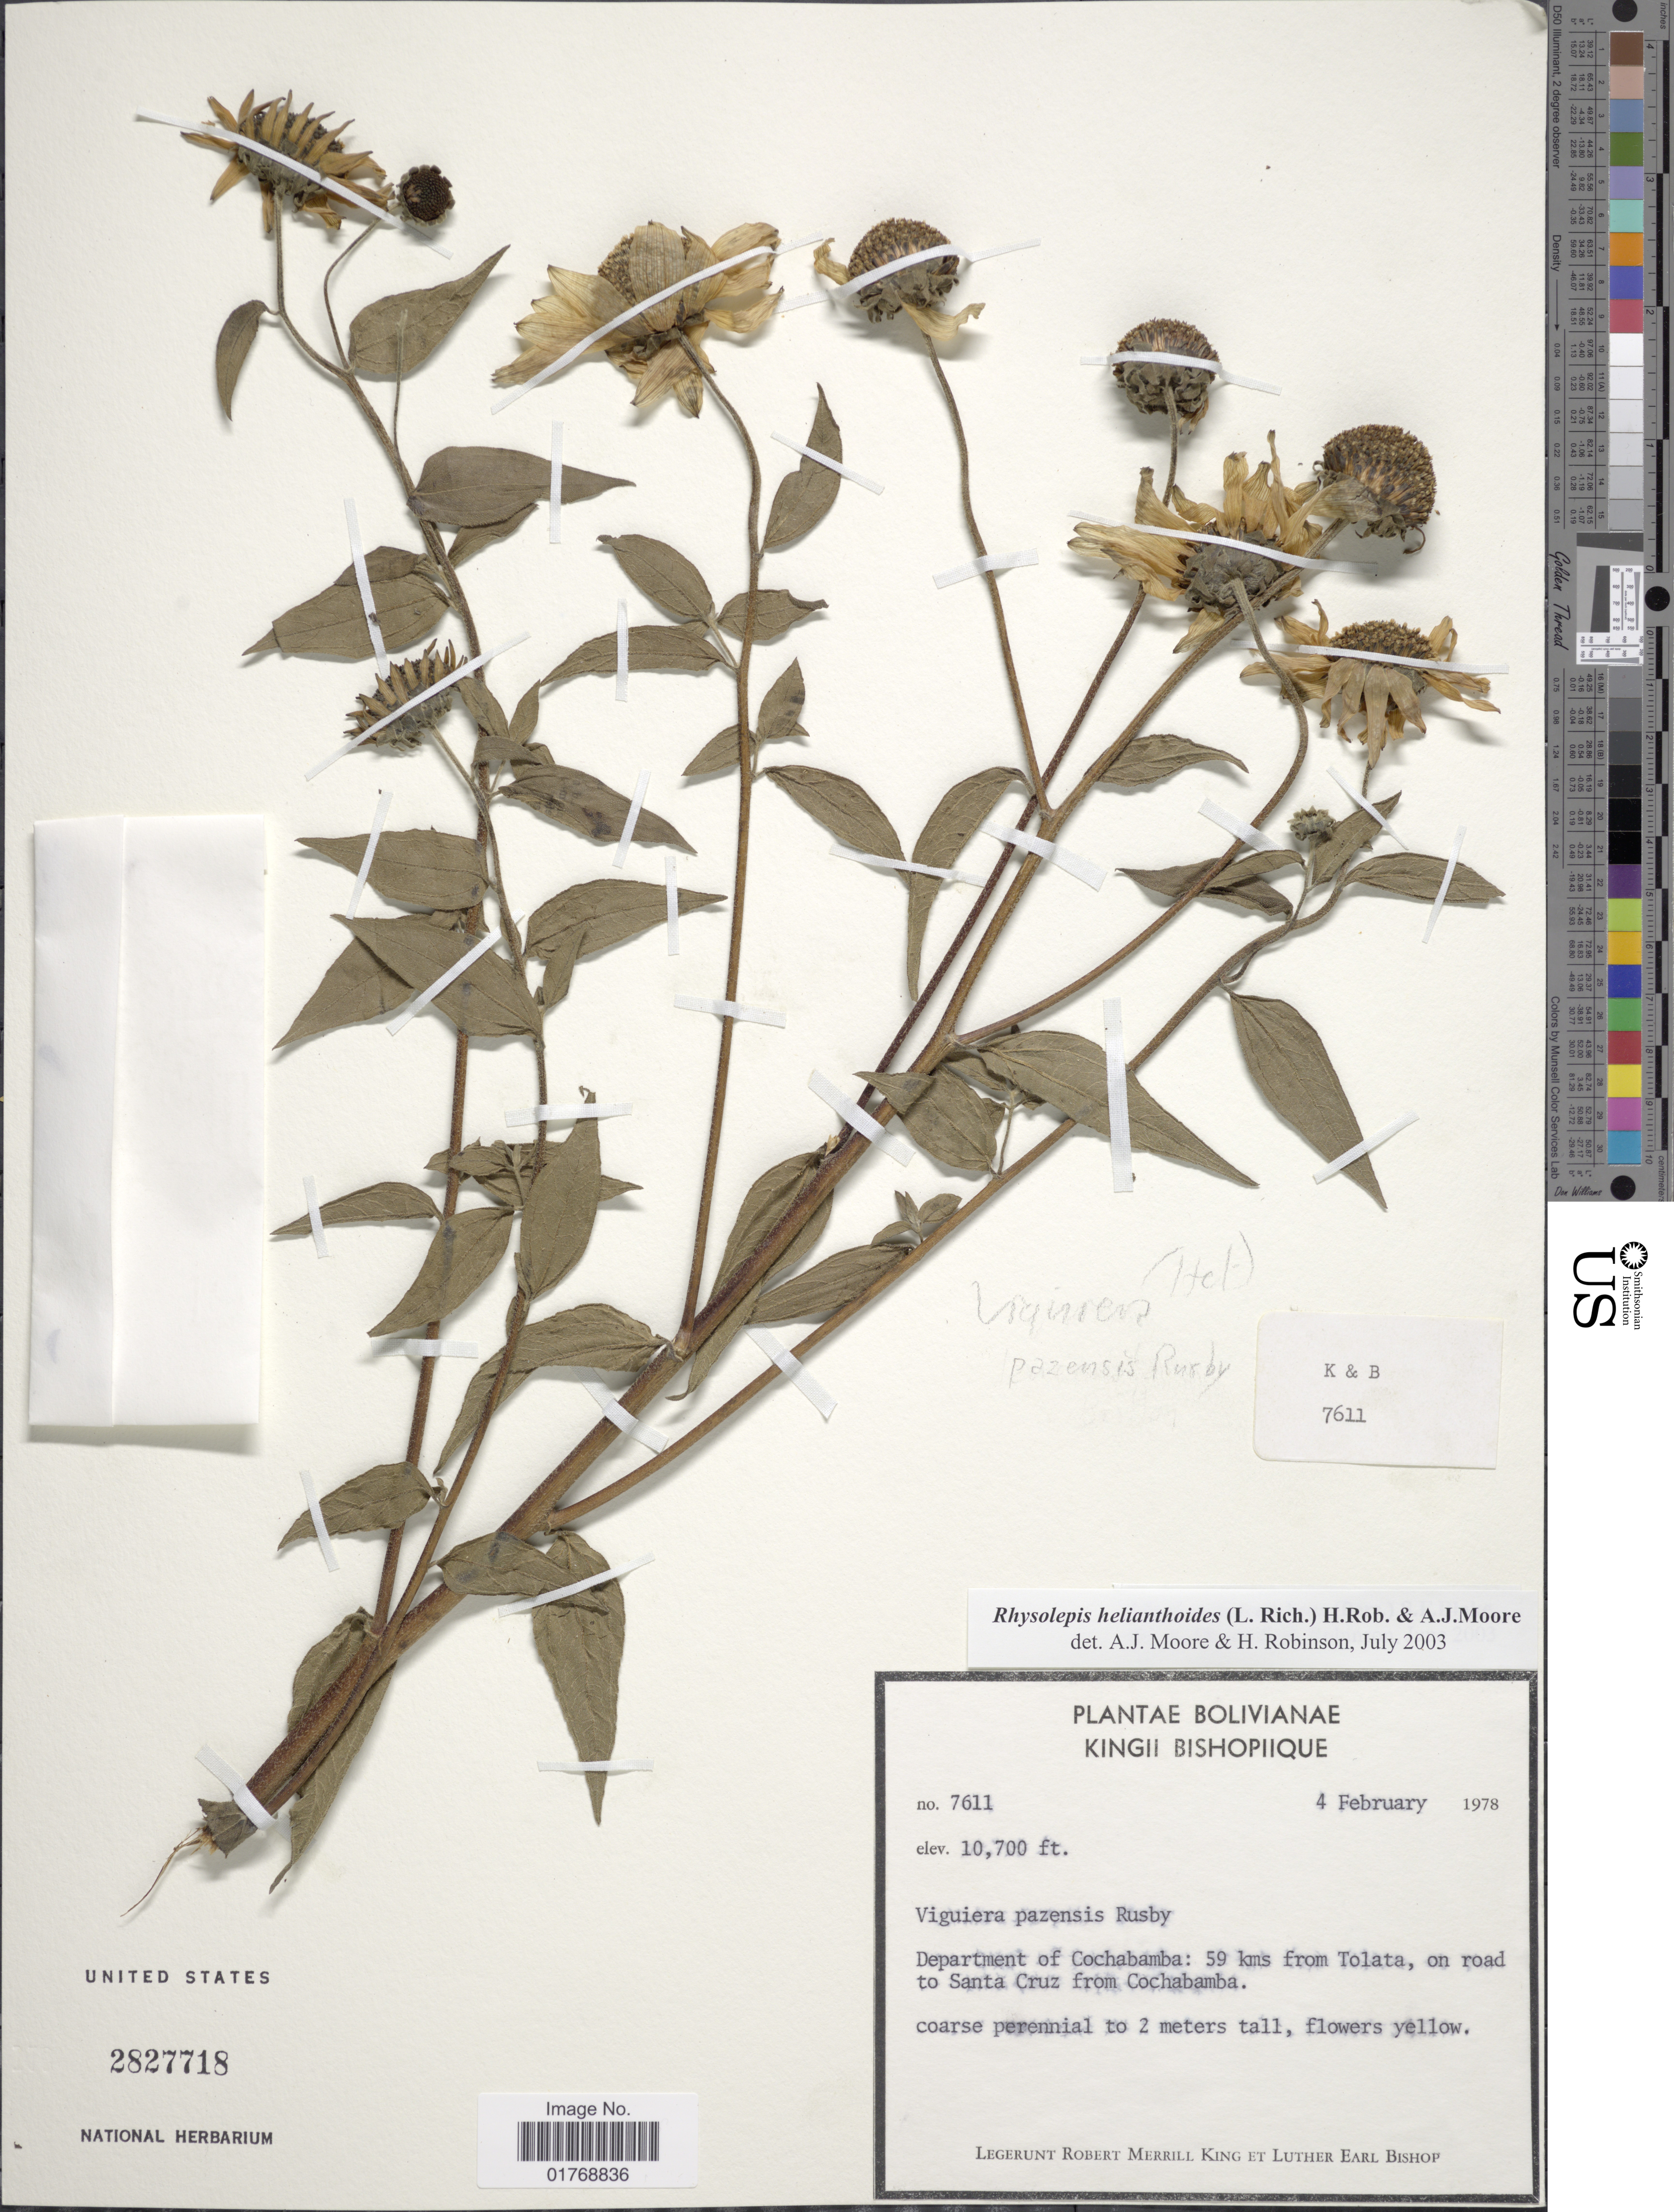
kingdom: Plantae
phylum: Tracheophyta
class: Magnoliopsida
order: Asterales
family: Asteraceae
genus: Viguiera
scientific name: Viguiera procumbens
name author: (Pers.) S.F. Blake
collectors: R. M. King & L. E. Bishop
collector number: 7611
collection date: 1978-02-04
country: Bolivia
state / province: Cochabamba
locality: Department of Cochabamba: 59 kms from Tolata, on road to Santa Cruz from Cochabamba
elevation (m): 3261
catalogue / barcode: US 2827718